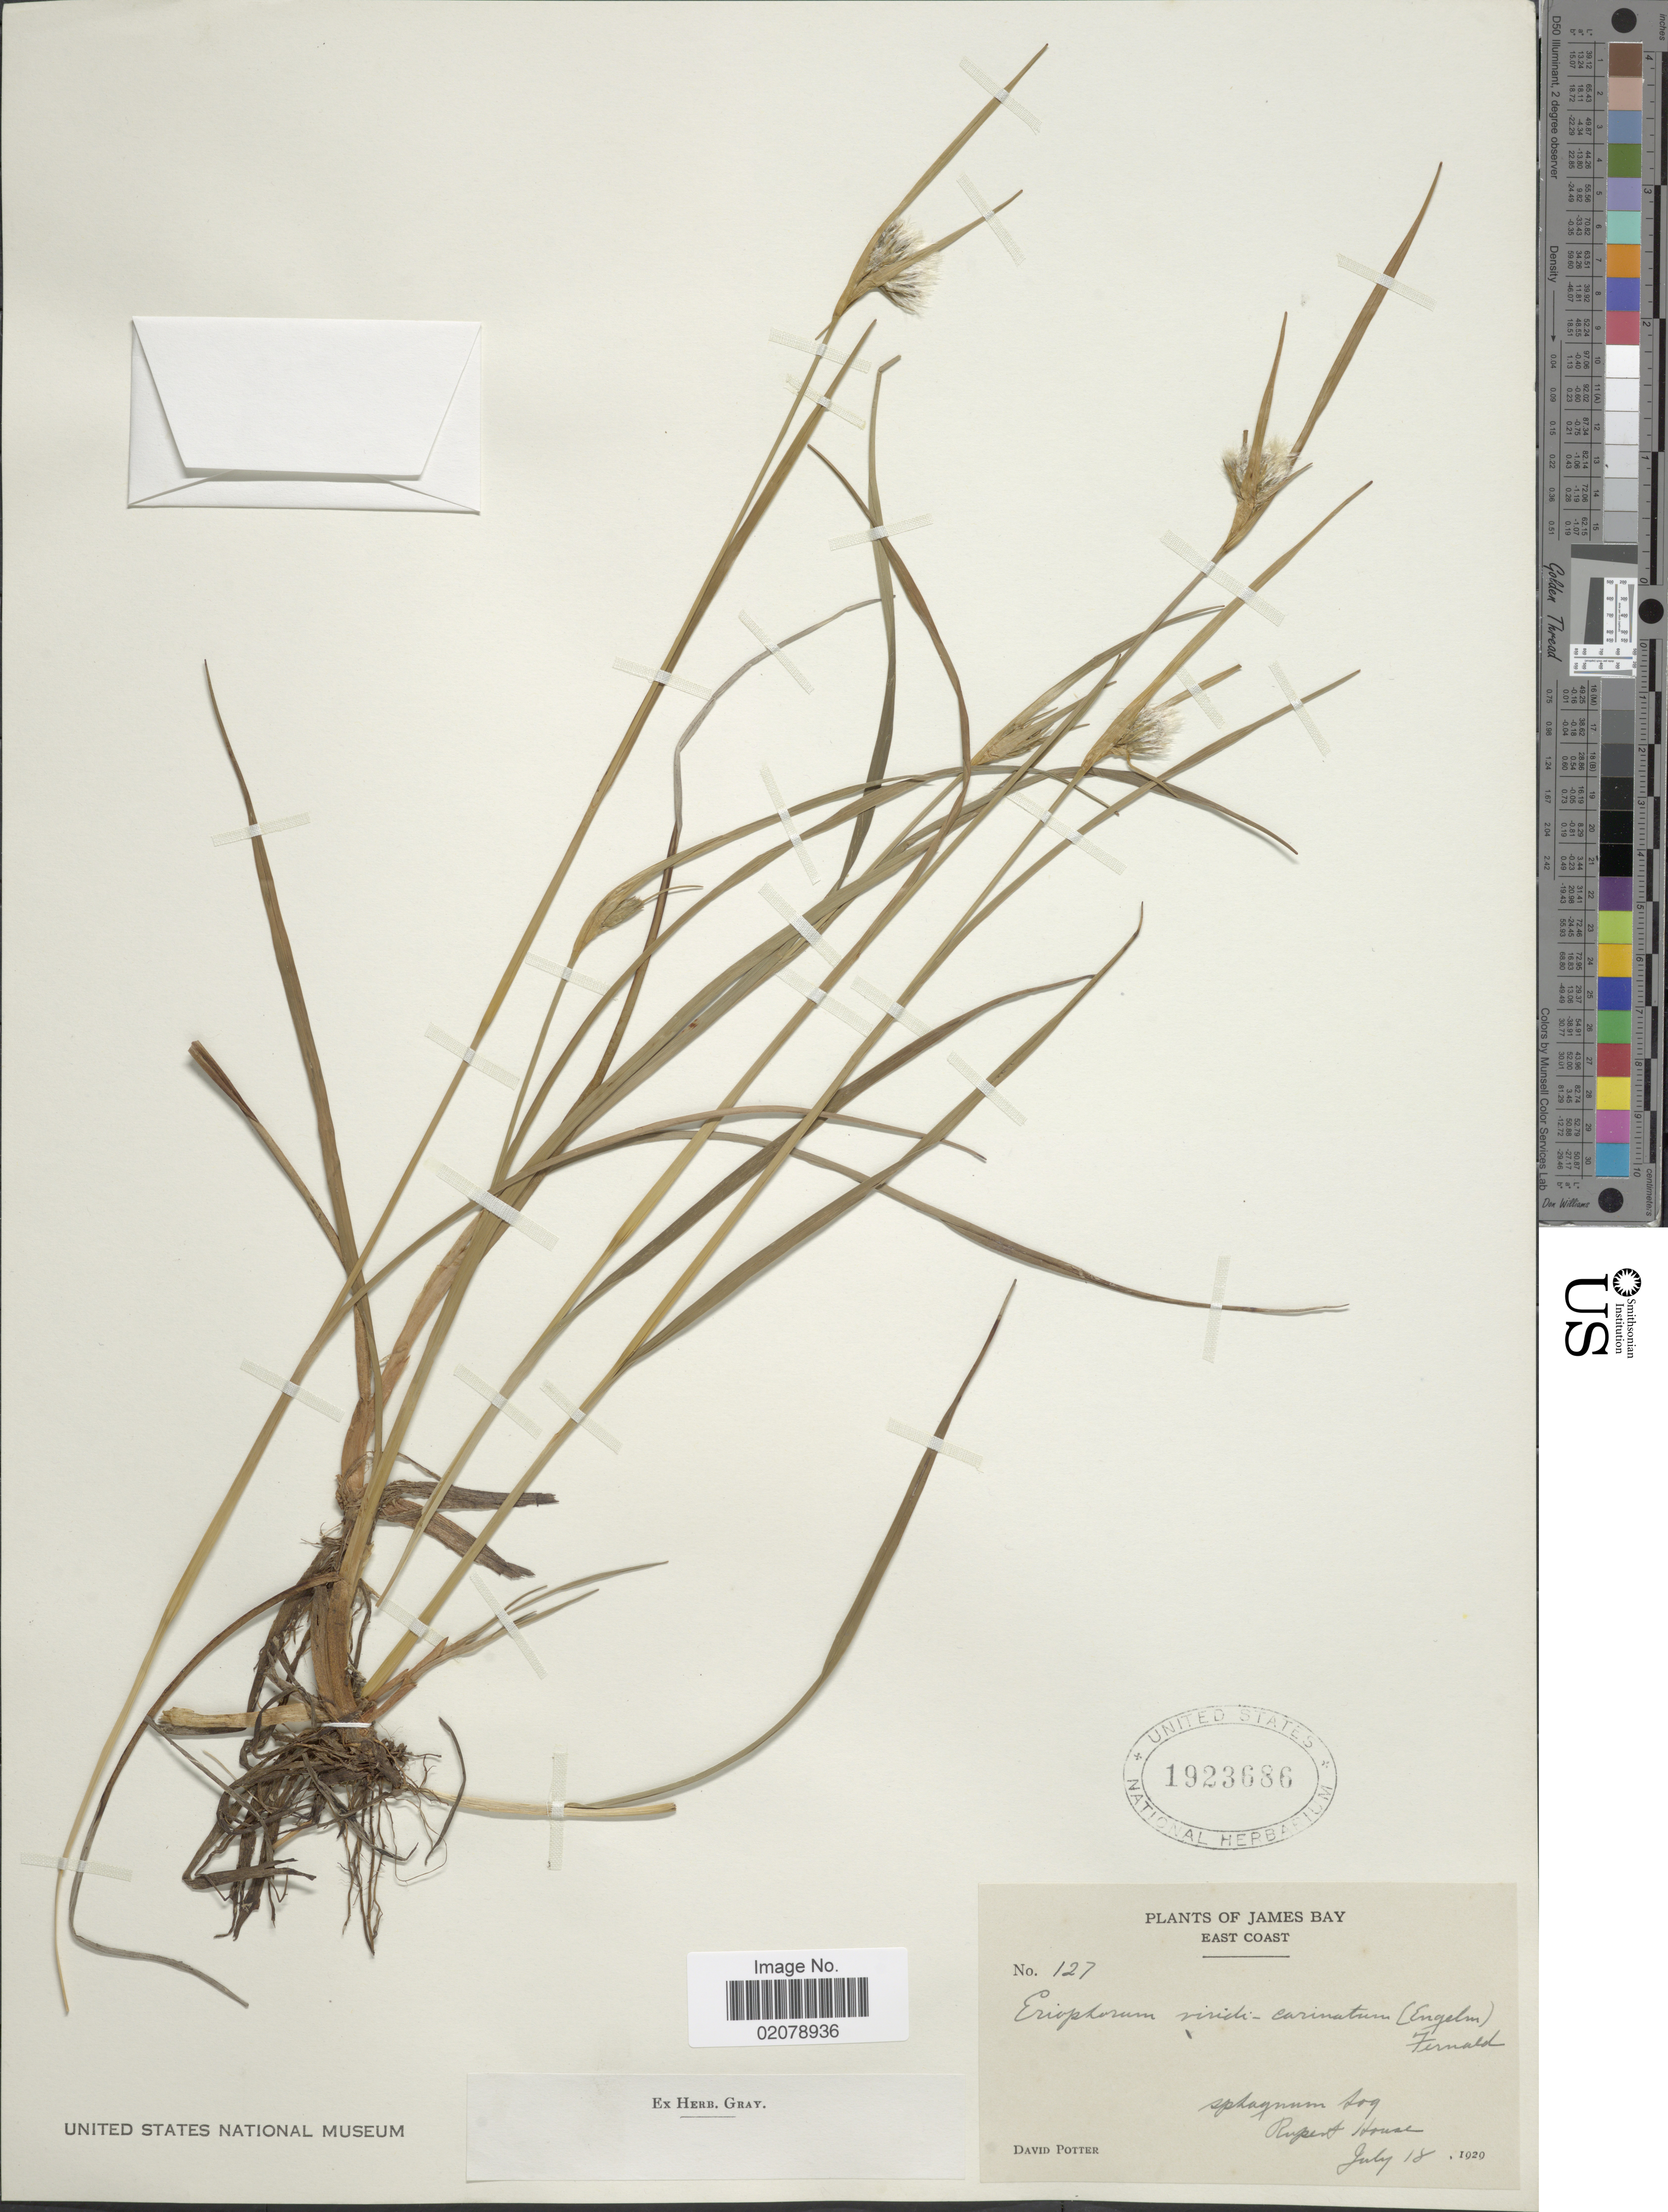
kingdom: Plantae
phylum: Tracheophyta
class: Liliopsida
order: Poales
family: Cyperaceae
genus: Eriophorum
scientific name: Eriophorum viridicarinatum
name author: (Englem.) Fernald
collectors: D. Potter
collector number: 127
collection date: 1929-07-18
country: Canada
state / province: British Columbia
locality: James Bay. East Coast. Rupert House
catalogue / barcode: US 1923686